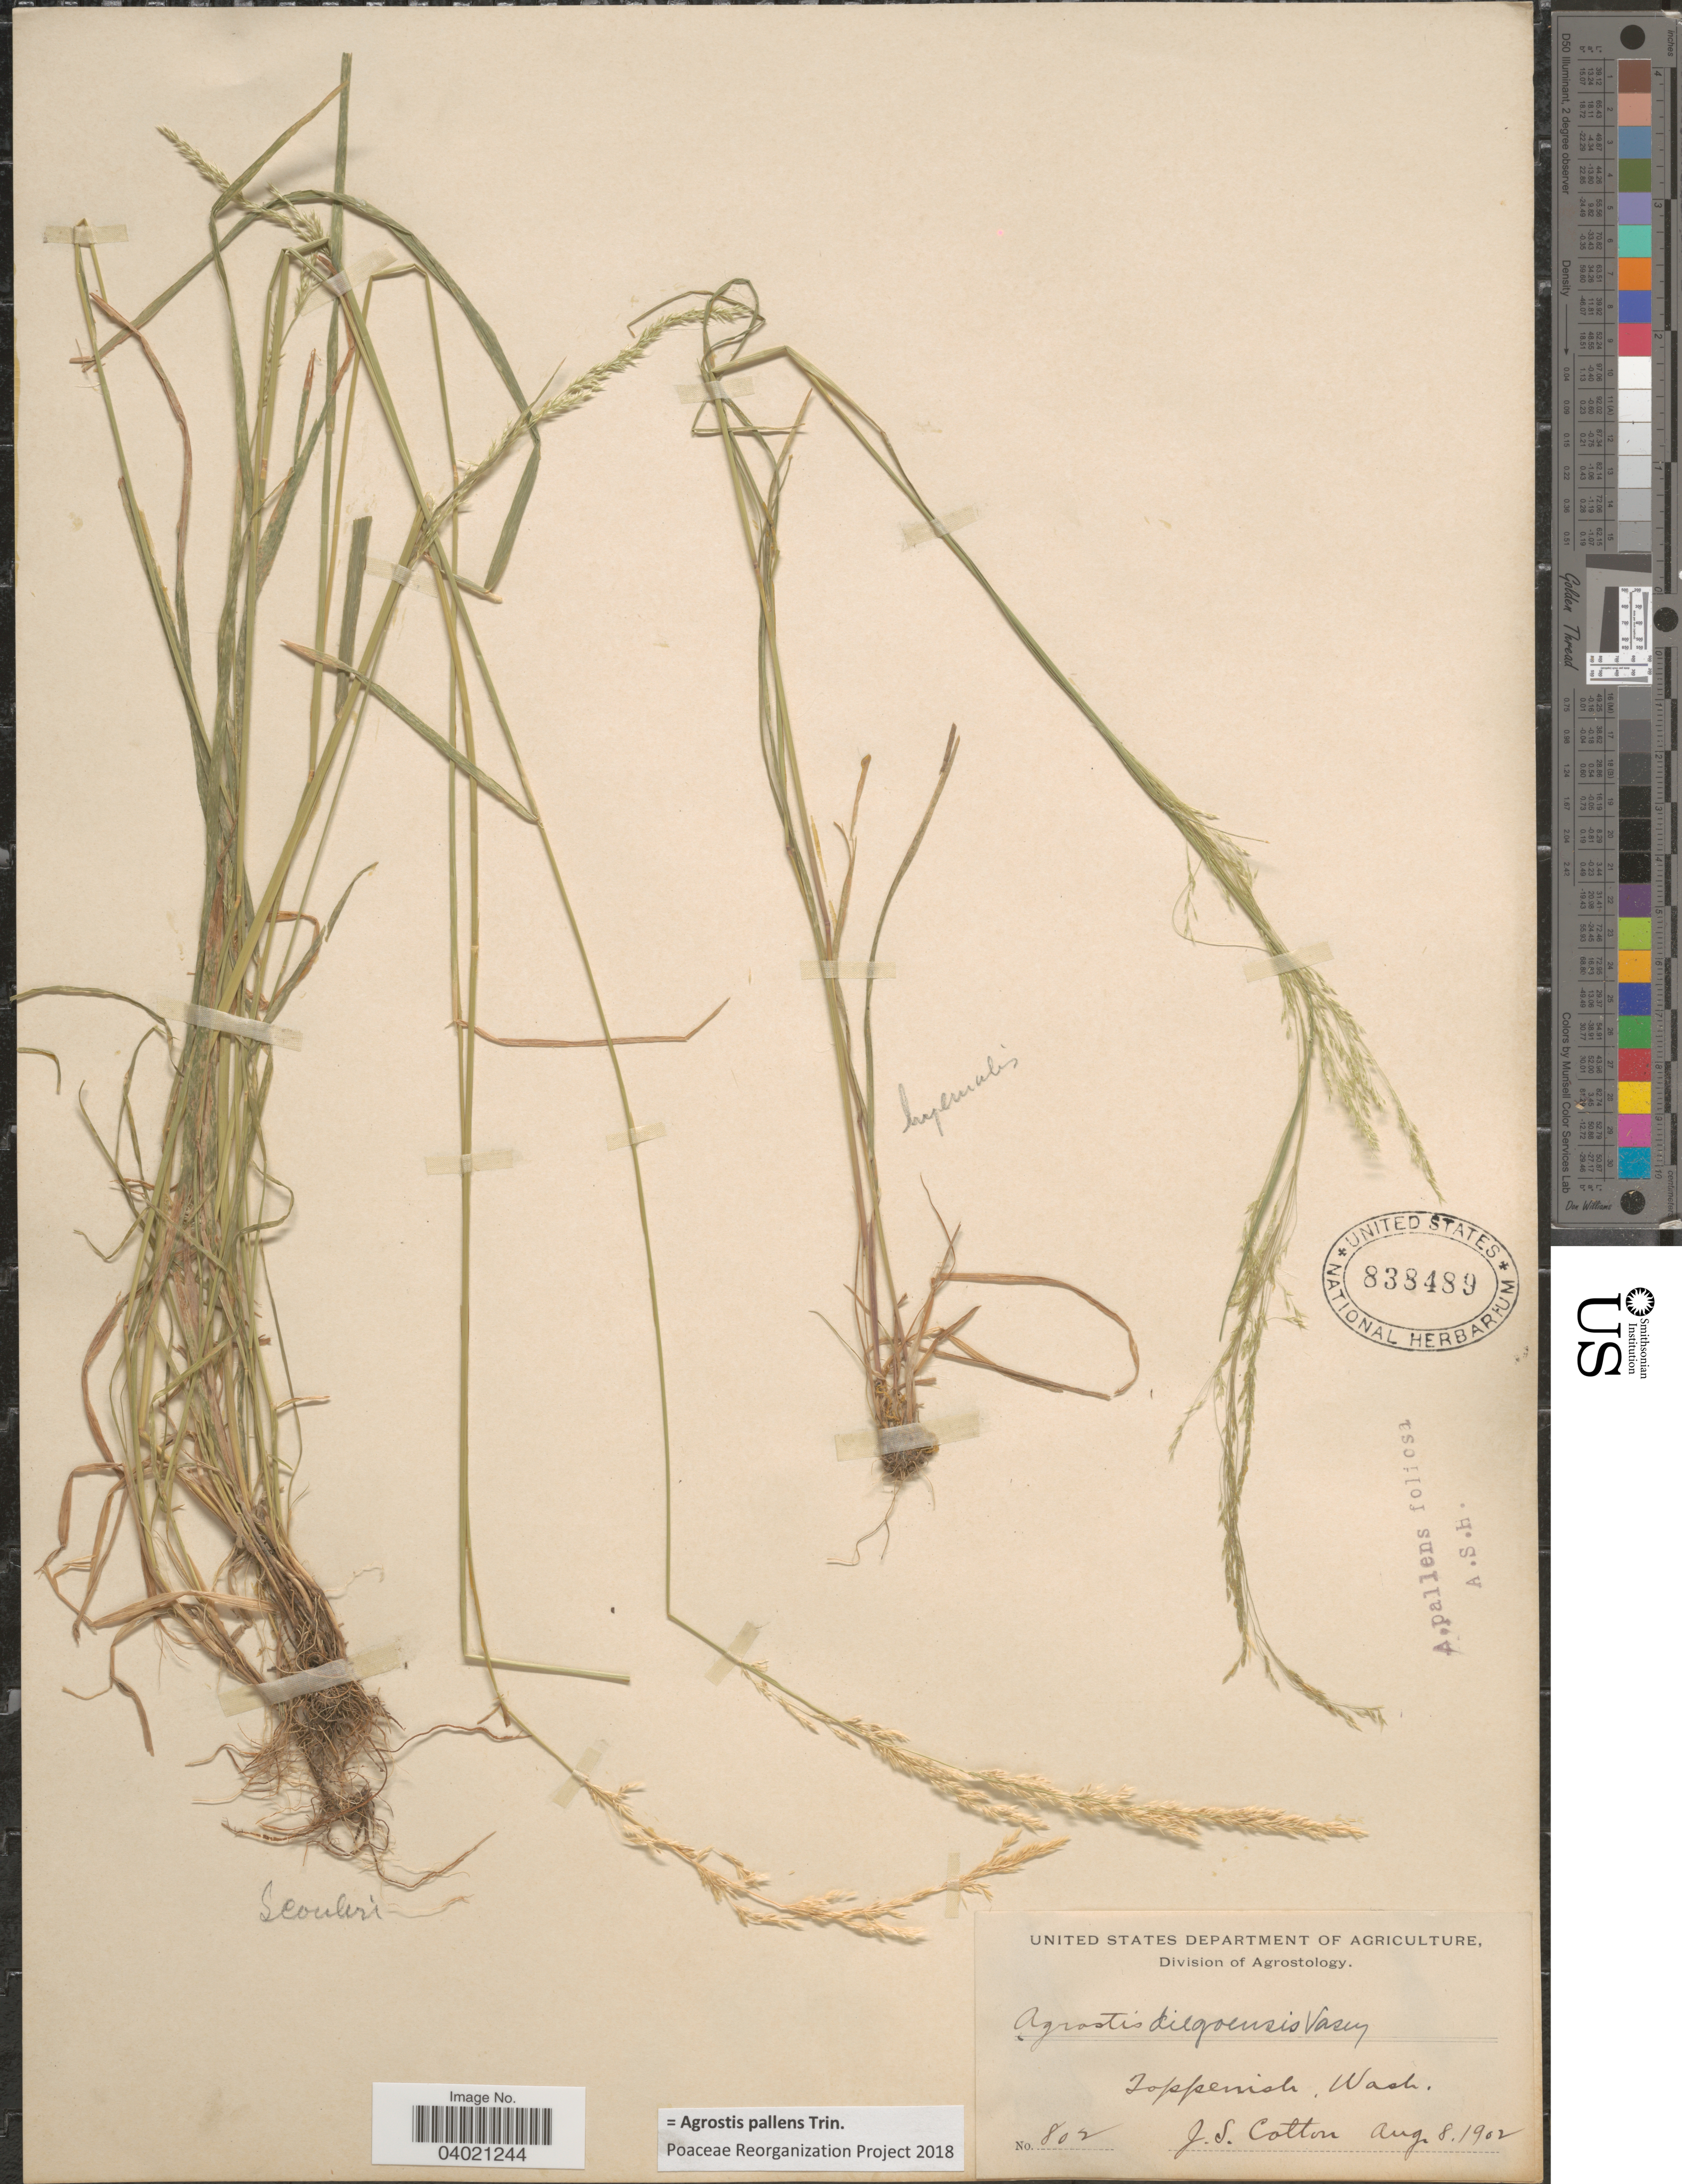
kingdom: Plantae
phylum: Tracheophyta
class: Liliopsida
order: Poales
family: Poaceae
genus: Agrostis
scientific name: Agrostis pallens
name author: Trin.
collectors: J. S. Cotton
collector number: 802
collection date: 1902-08-08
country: United States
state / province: Washington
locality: Toppenish.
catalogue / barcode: US 838489